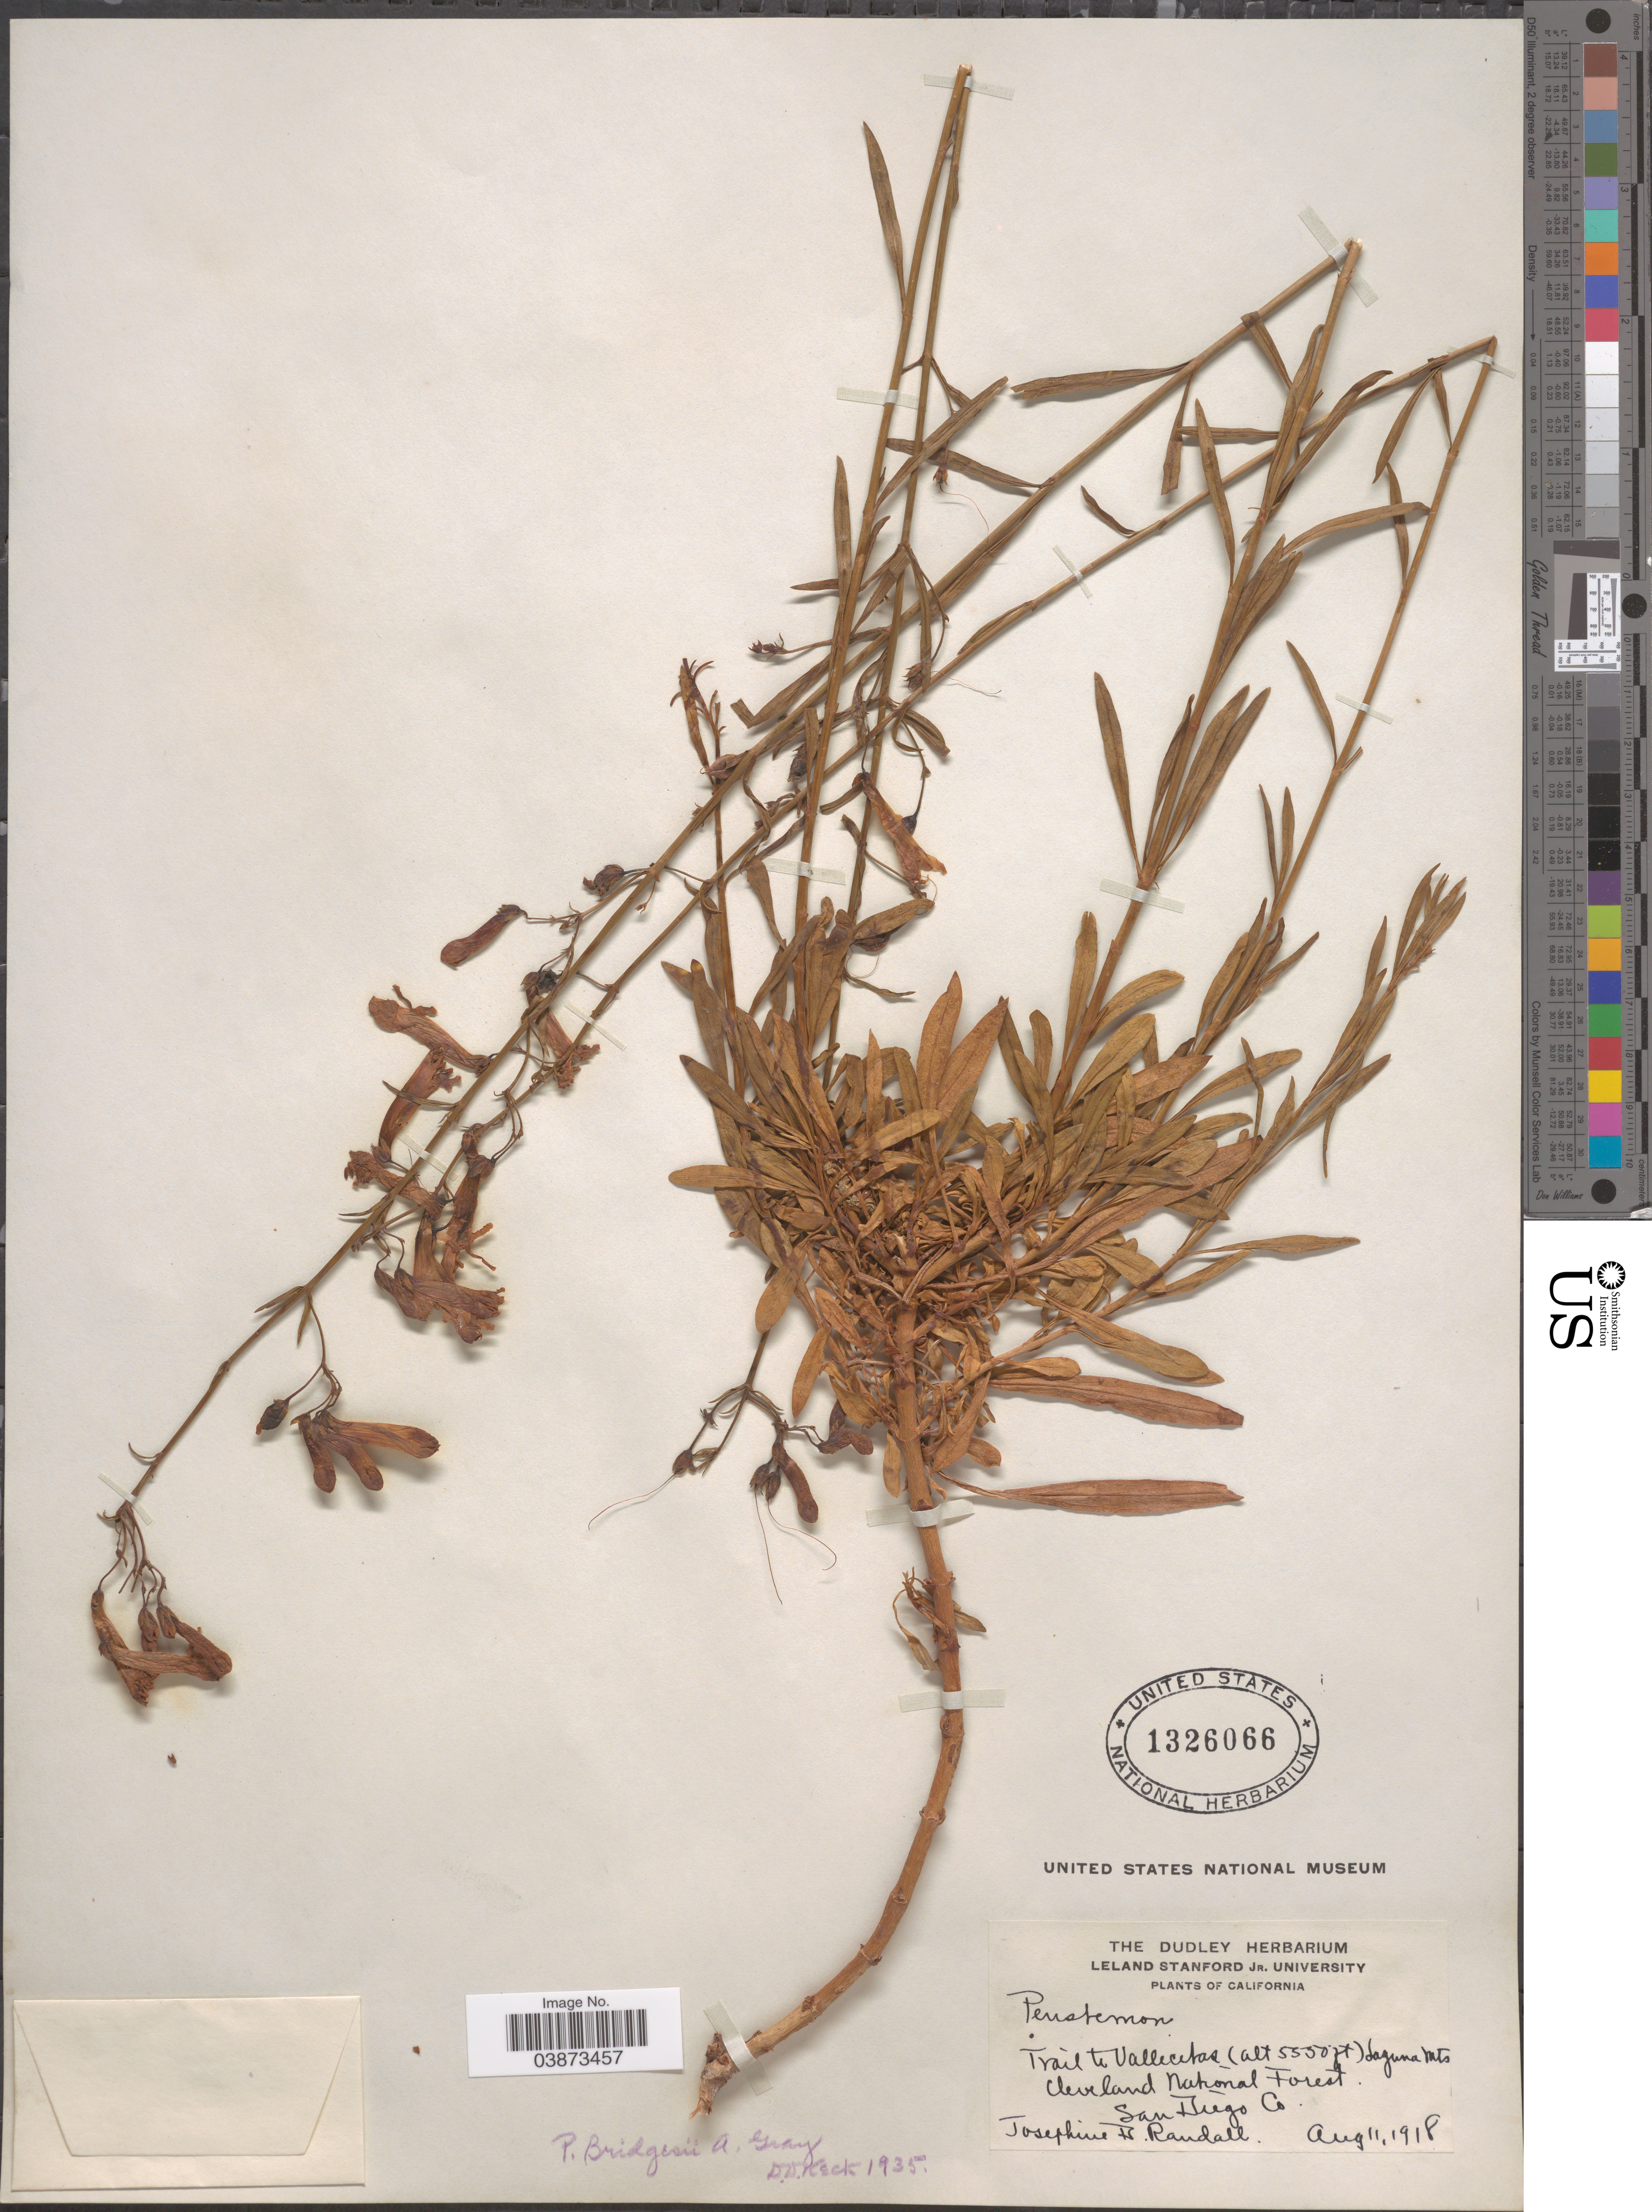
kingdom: Plantae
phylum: Tracheophyta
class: Magnoliopsida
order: Lamiales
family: Plantaginaceae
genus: Penstemon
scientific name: Penstemon bridgesii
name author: A. Gray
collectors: J. Randall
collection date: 1918-08-11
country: United States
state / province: California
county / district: San Diego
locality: Trail to Vallecitas. Laguna Mts. Cleveland National Forest. San Diego Co.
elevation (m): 1692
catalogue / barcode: US 1326066